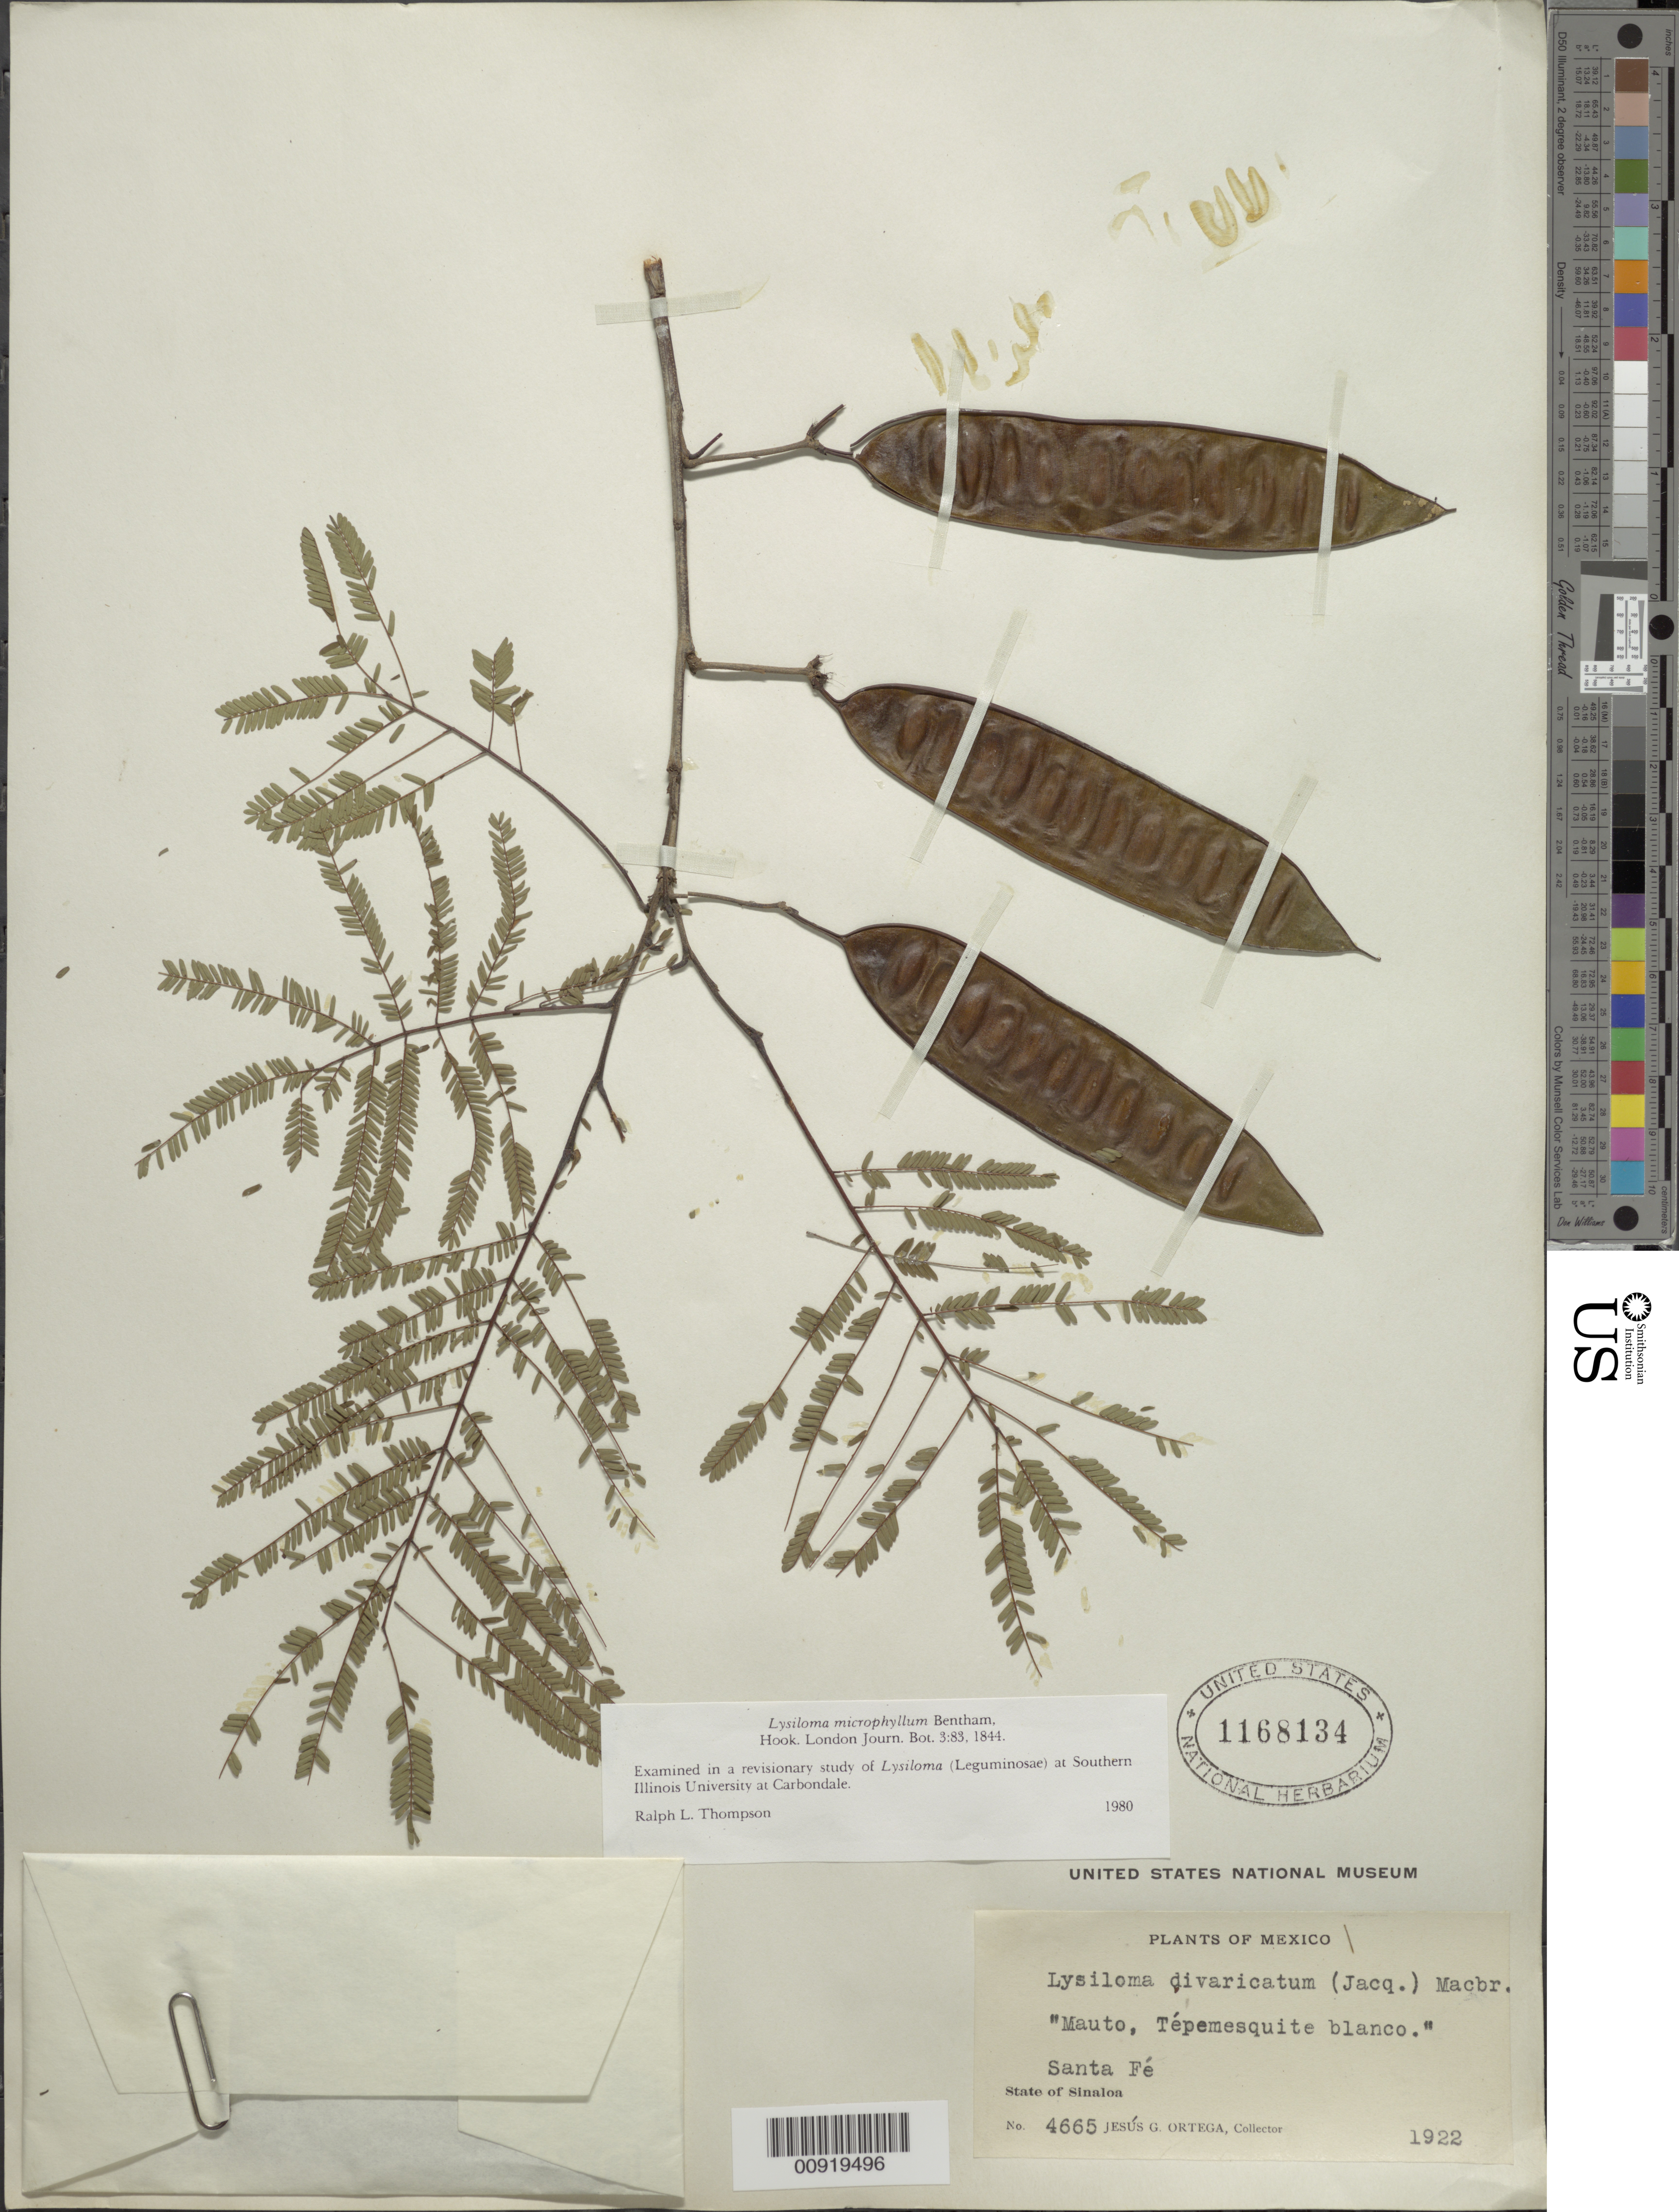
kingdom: Plantae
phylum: Tracheophyta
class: Magnoliopsida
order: Fabales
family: Fabaceae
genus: Lysiloma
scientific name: Lysiloma microphyllum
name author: Benth.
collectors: J. Ortega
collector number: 4665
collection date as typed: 1922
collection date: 1922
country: Mexico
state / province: Sinaloa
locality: Santa Fé, State of Sinaloa.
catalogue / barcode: US 1168134